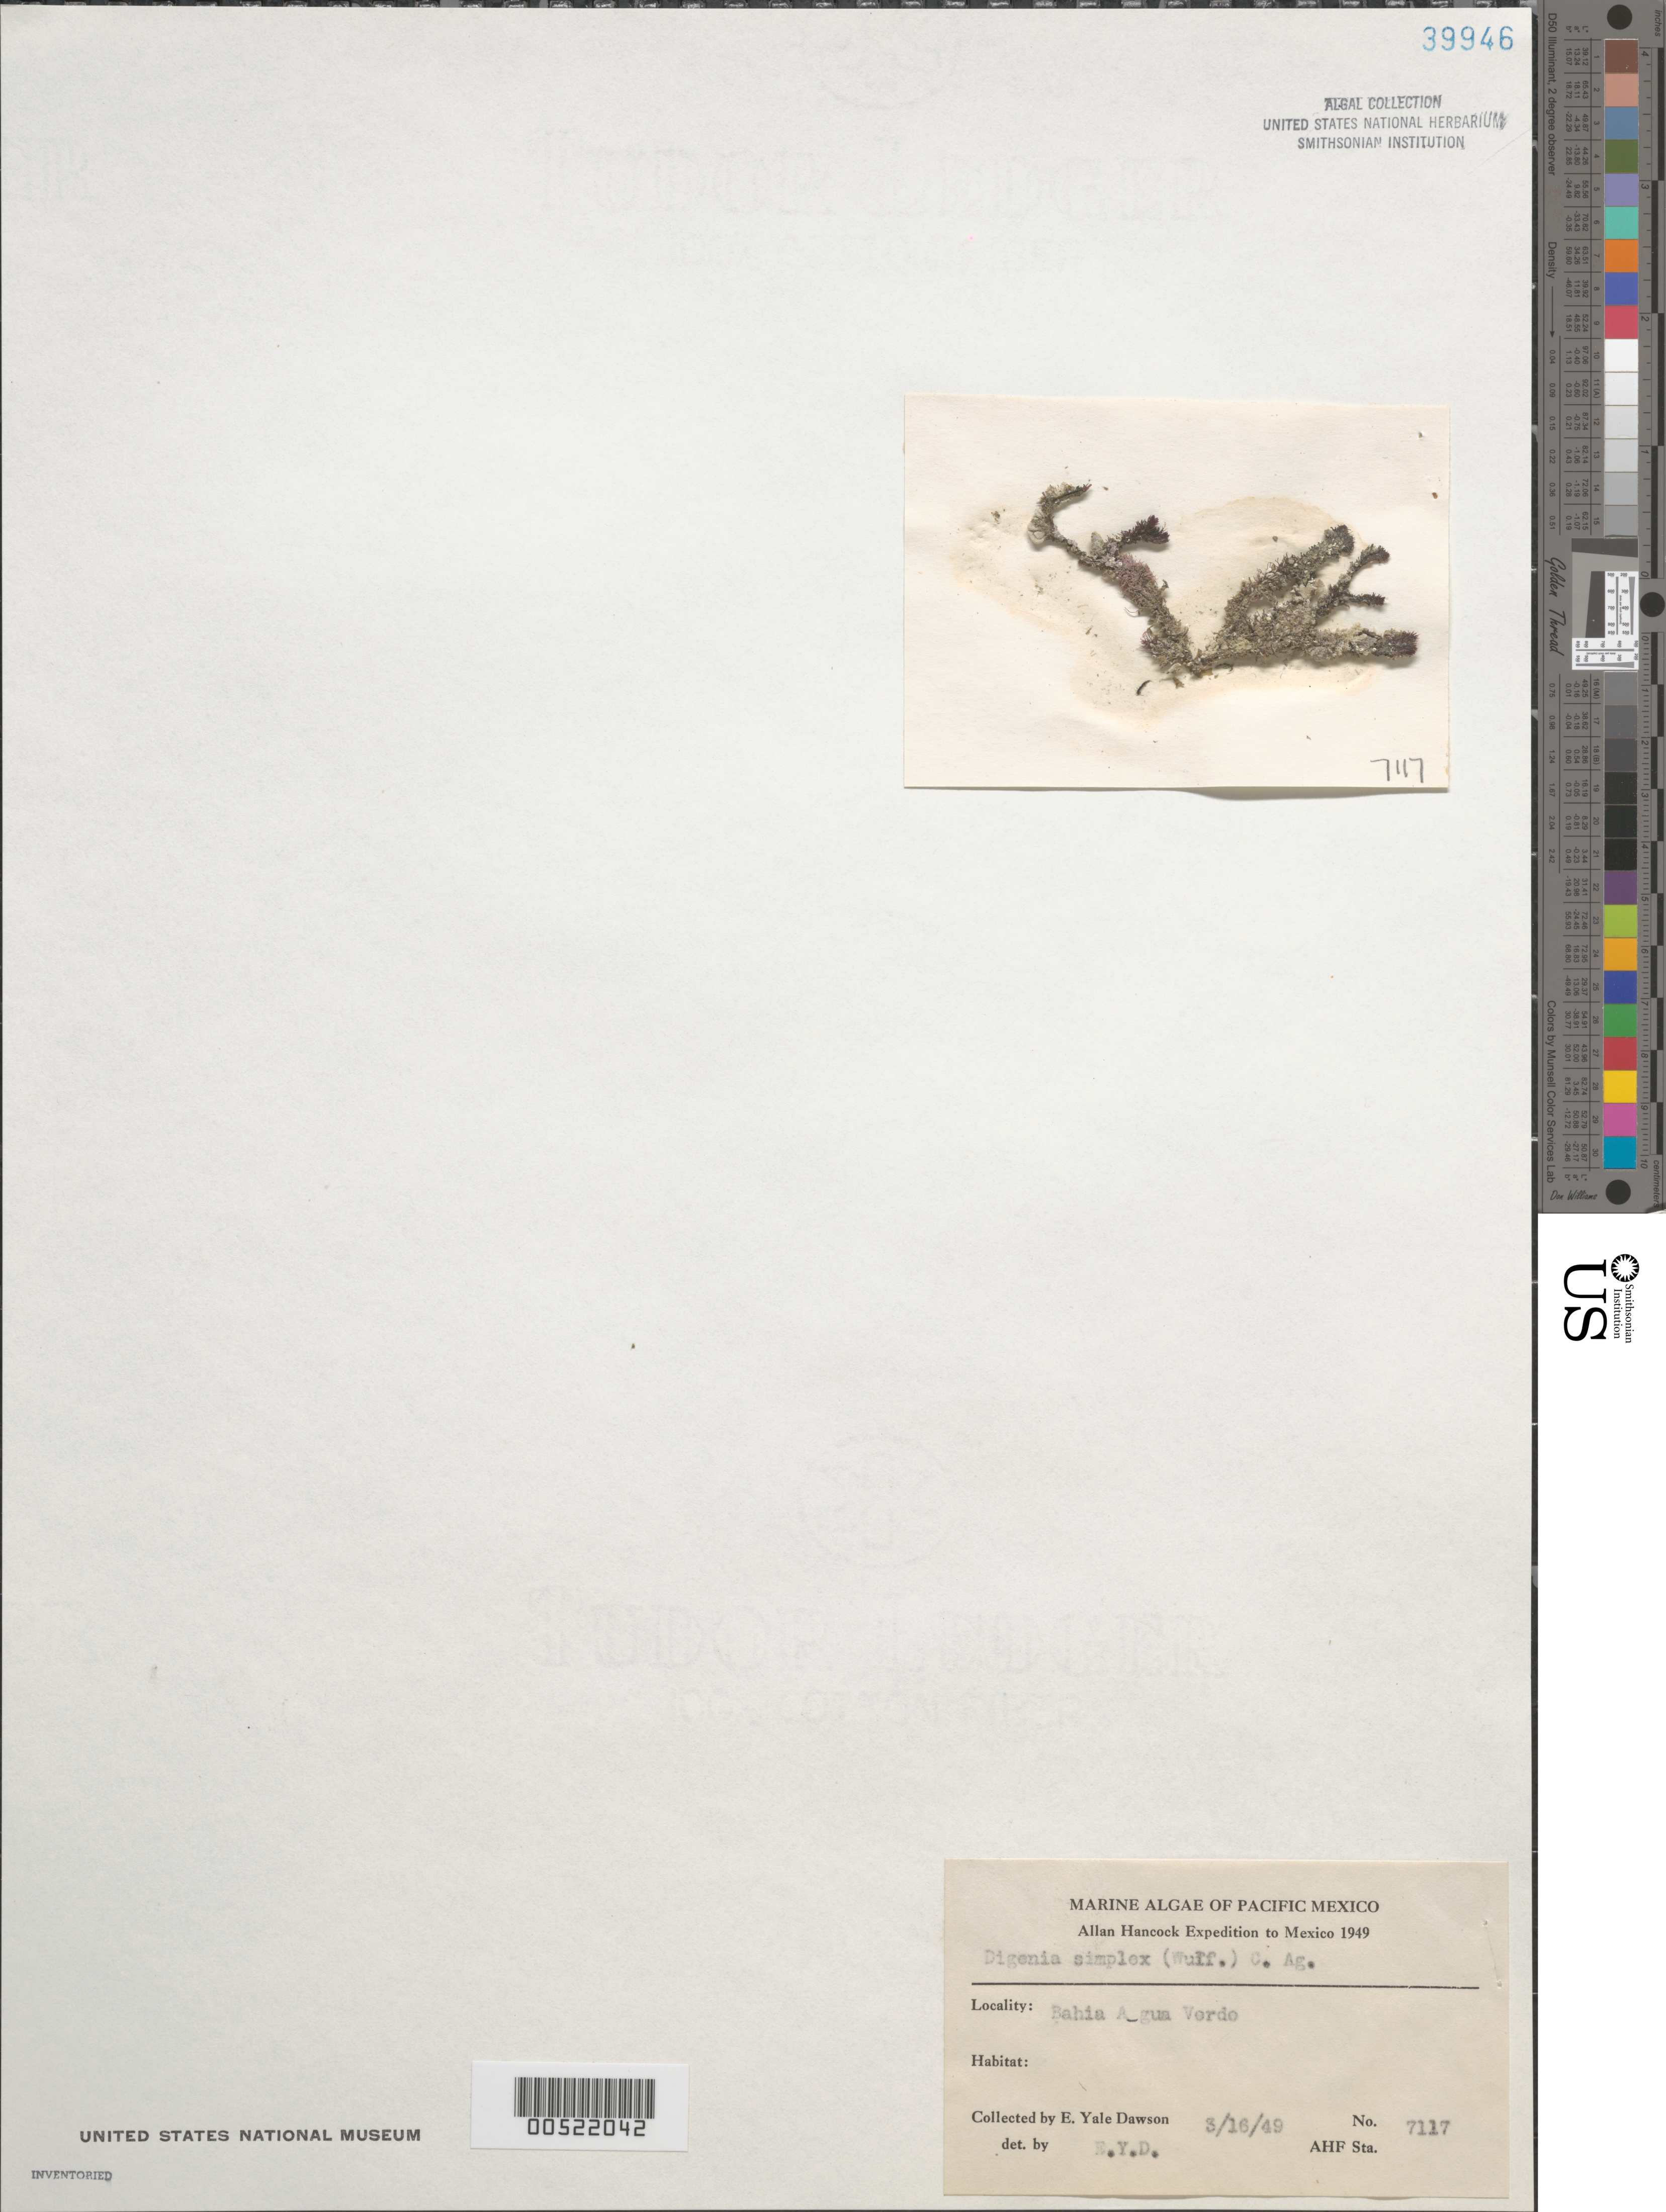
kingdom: Plantae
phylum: Rhodophyta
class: Florideophyceae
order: Ceramiales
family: Rhodomelaceae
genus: Digenea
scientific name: Digenea simplex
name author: (Wulfen) C. Agardh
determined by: Dawson, E. Y.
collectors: E. Y. Dawson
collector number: EYD 7117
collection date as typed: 16 Mar 1949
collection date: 1949-03-16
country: Mexico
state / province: Baja California Sur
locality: Bahia Agua Verde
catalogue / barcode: US 39946